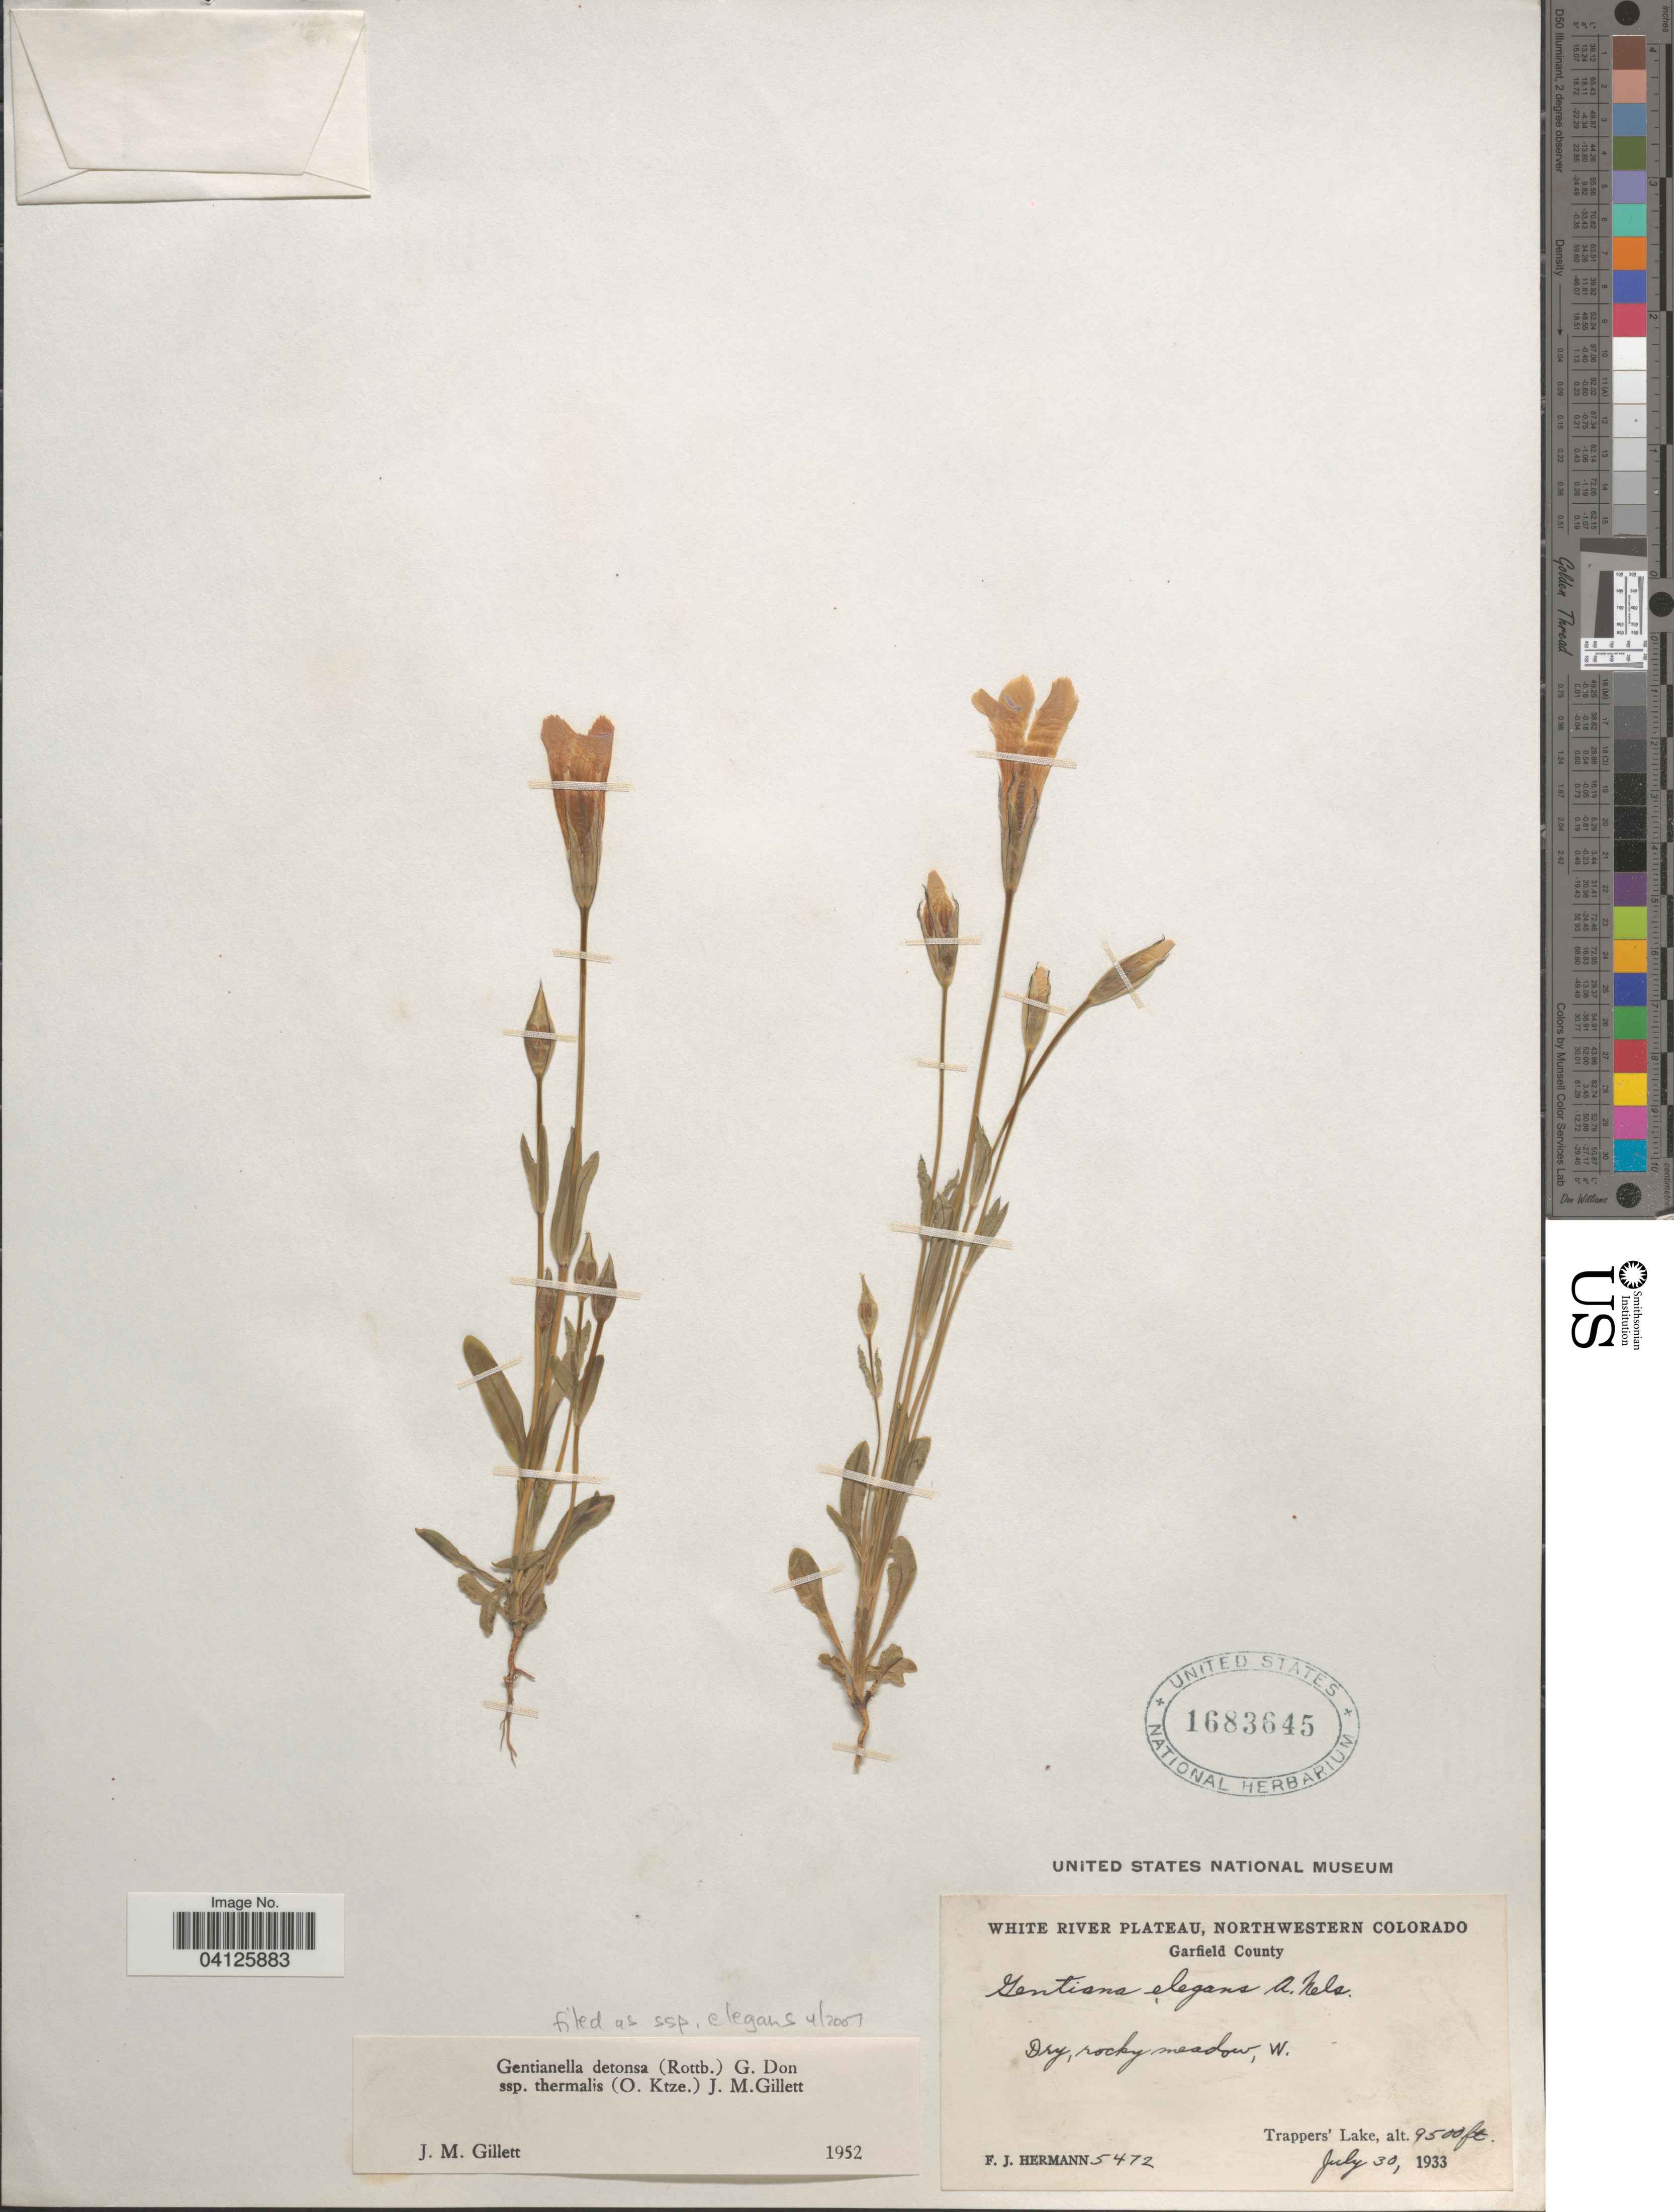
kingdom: Plantae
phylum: Tracheophyta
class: Magnoliopsida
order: Gentianales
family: Gentianaceae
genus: Gentianella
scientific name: Gentianella detonsa subsp. elegans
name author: (A. Gray) J.M. Gillett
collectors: F. J. Hermann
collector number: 5472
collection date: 1933-07-30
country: United States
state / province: Colorado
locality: White River Plateau, Northwestern Colorado. Garfield County. Dry, rocky meadow, W. Trapper's Lake.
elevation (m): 2896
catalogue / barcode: US 1683645